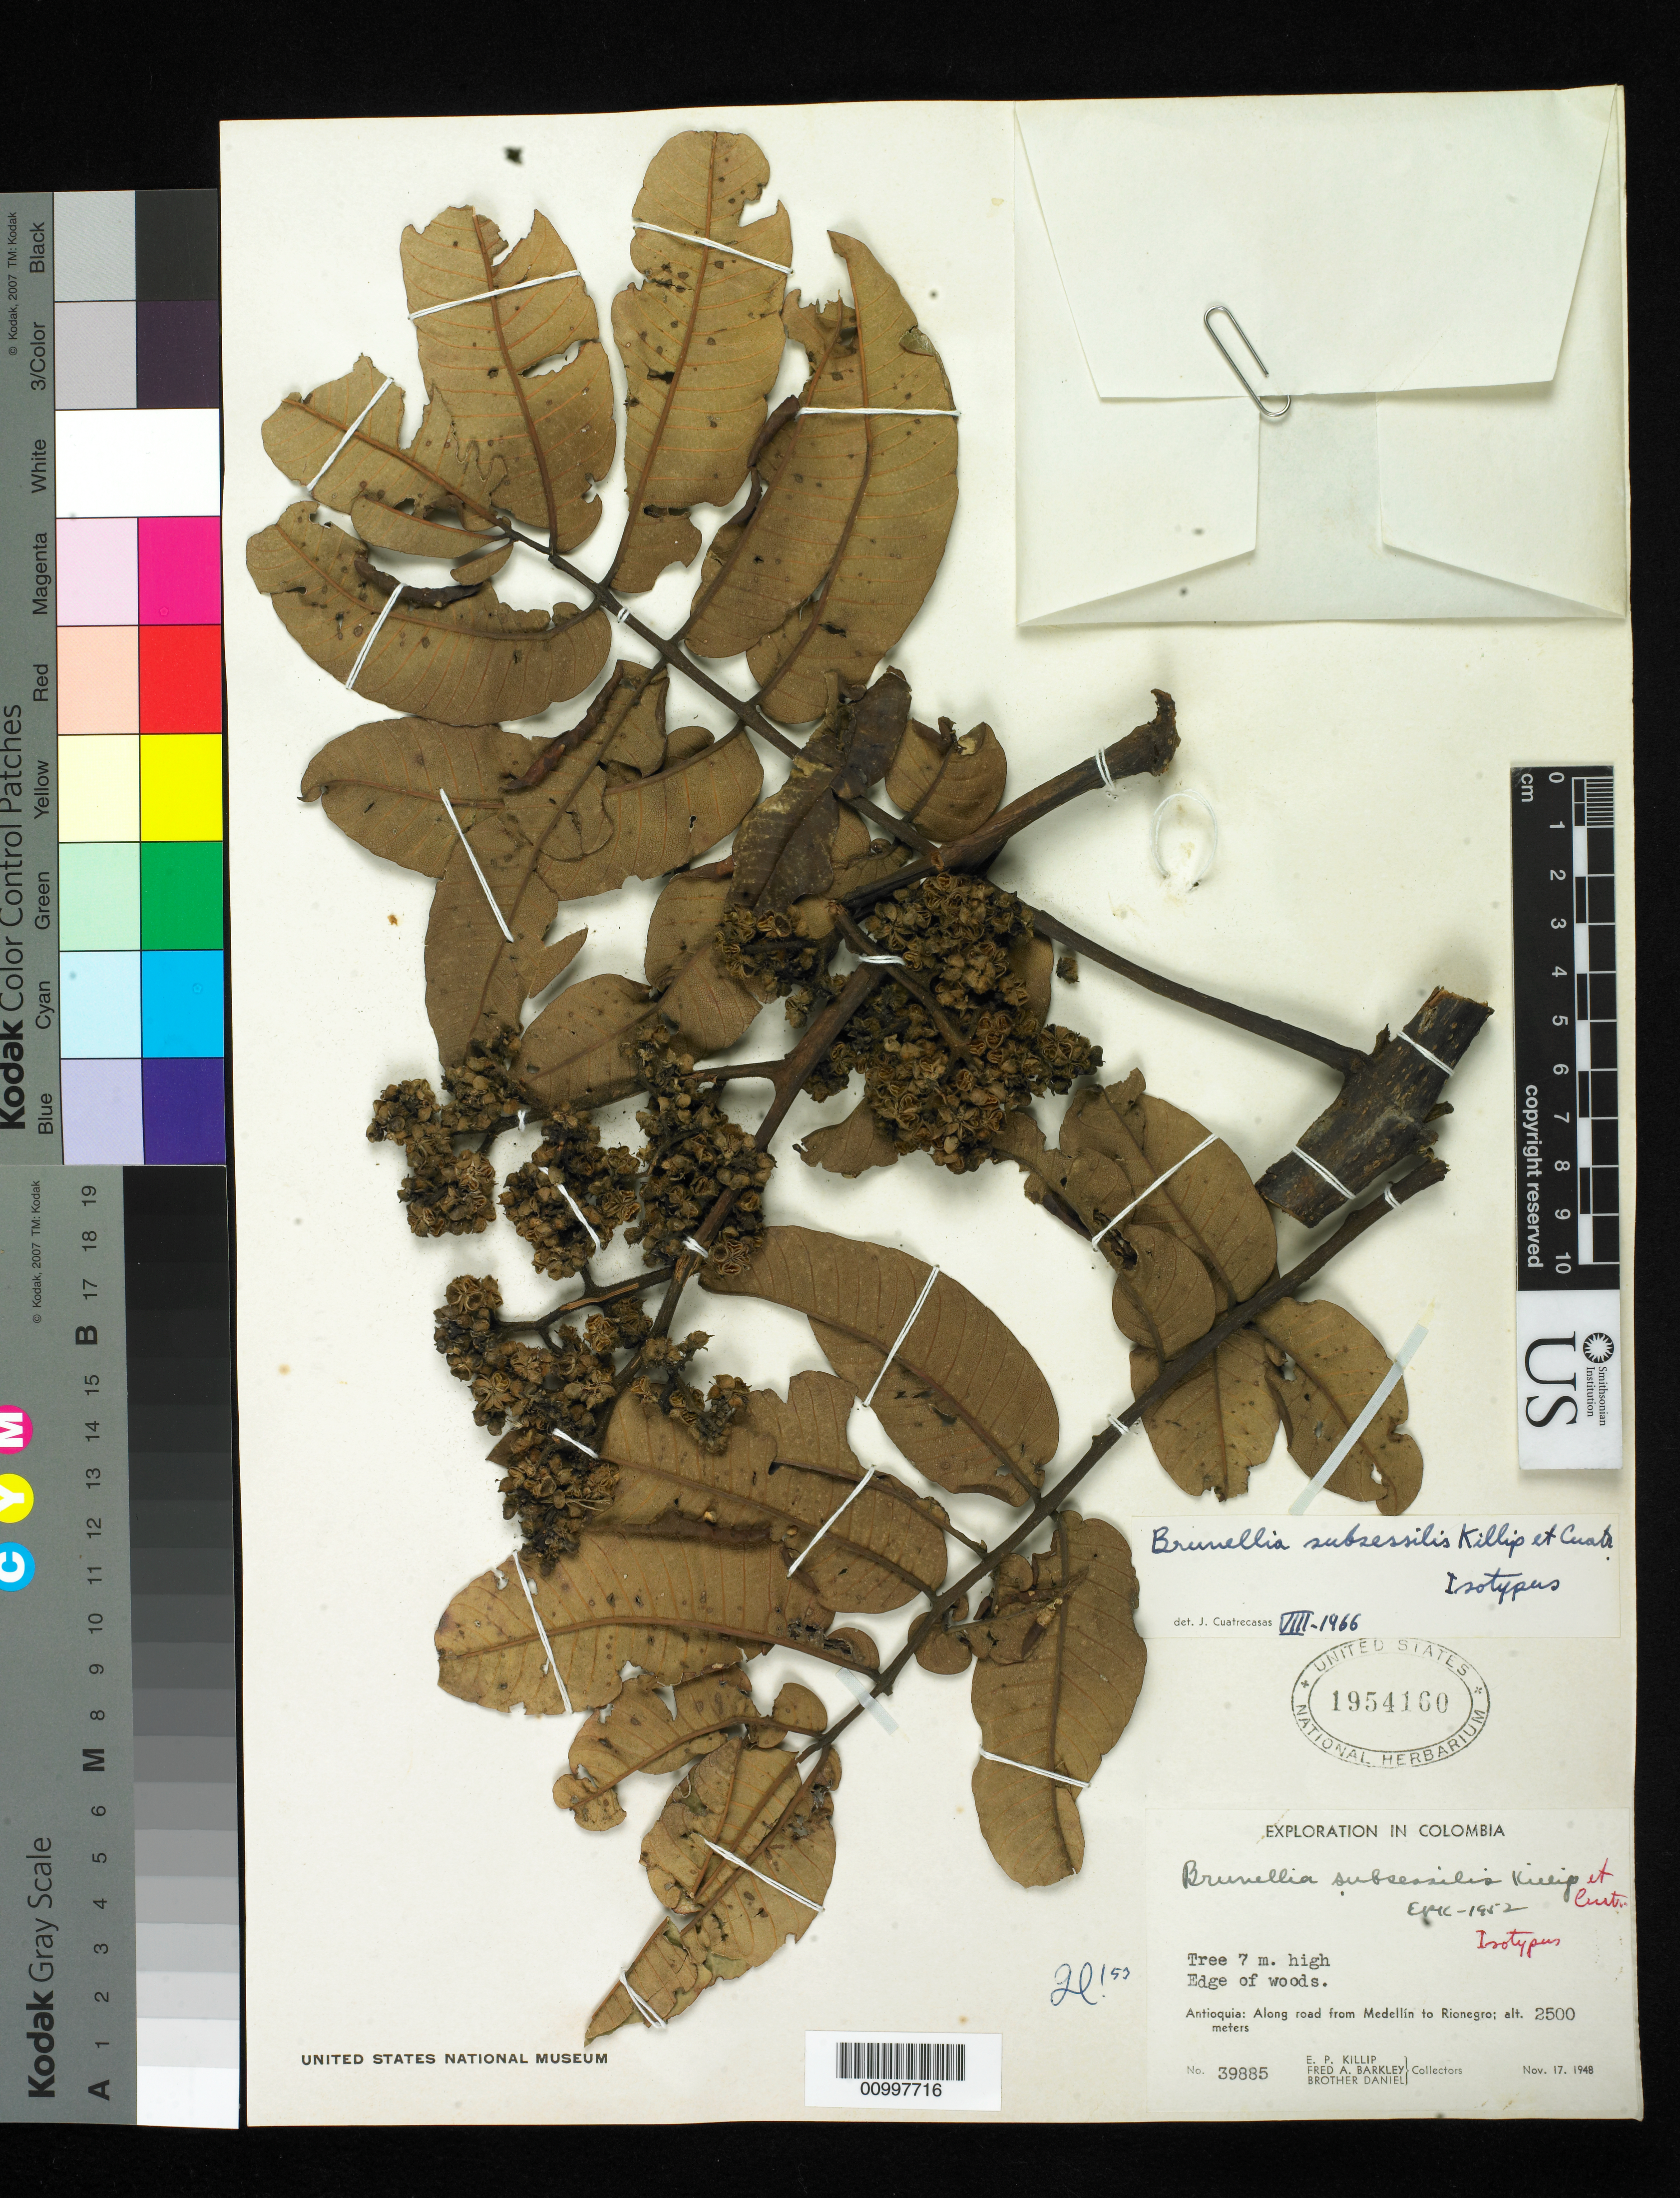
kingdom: Plantae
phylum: Tracheophyta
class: Magnoliopsida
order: Oxalidales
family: Brunelliaceae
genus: Brunellia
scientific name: Brunellia subsessilis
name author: Killip & Cuatrec.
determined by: Cuatrecasas, J.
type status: Isotype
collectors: E. P. Killip, F. A. Barkley & Bro. Daniel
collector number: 39885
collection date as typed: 17 Nov 1948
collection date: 1948-11-17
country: Colombia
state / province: Antioquia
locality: Along road from Medellín to Rionegro.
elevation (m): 2500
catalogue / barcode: US 1954160